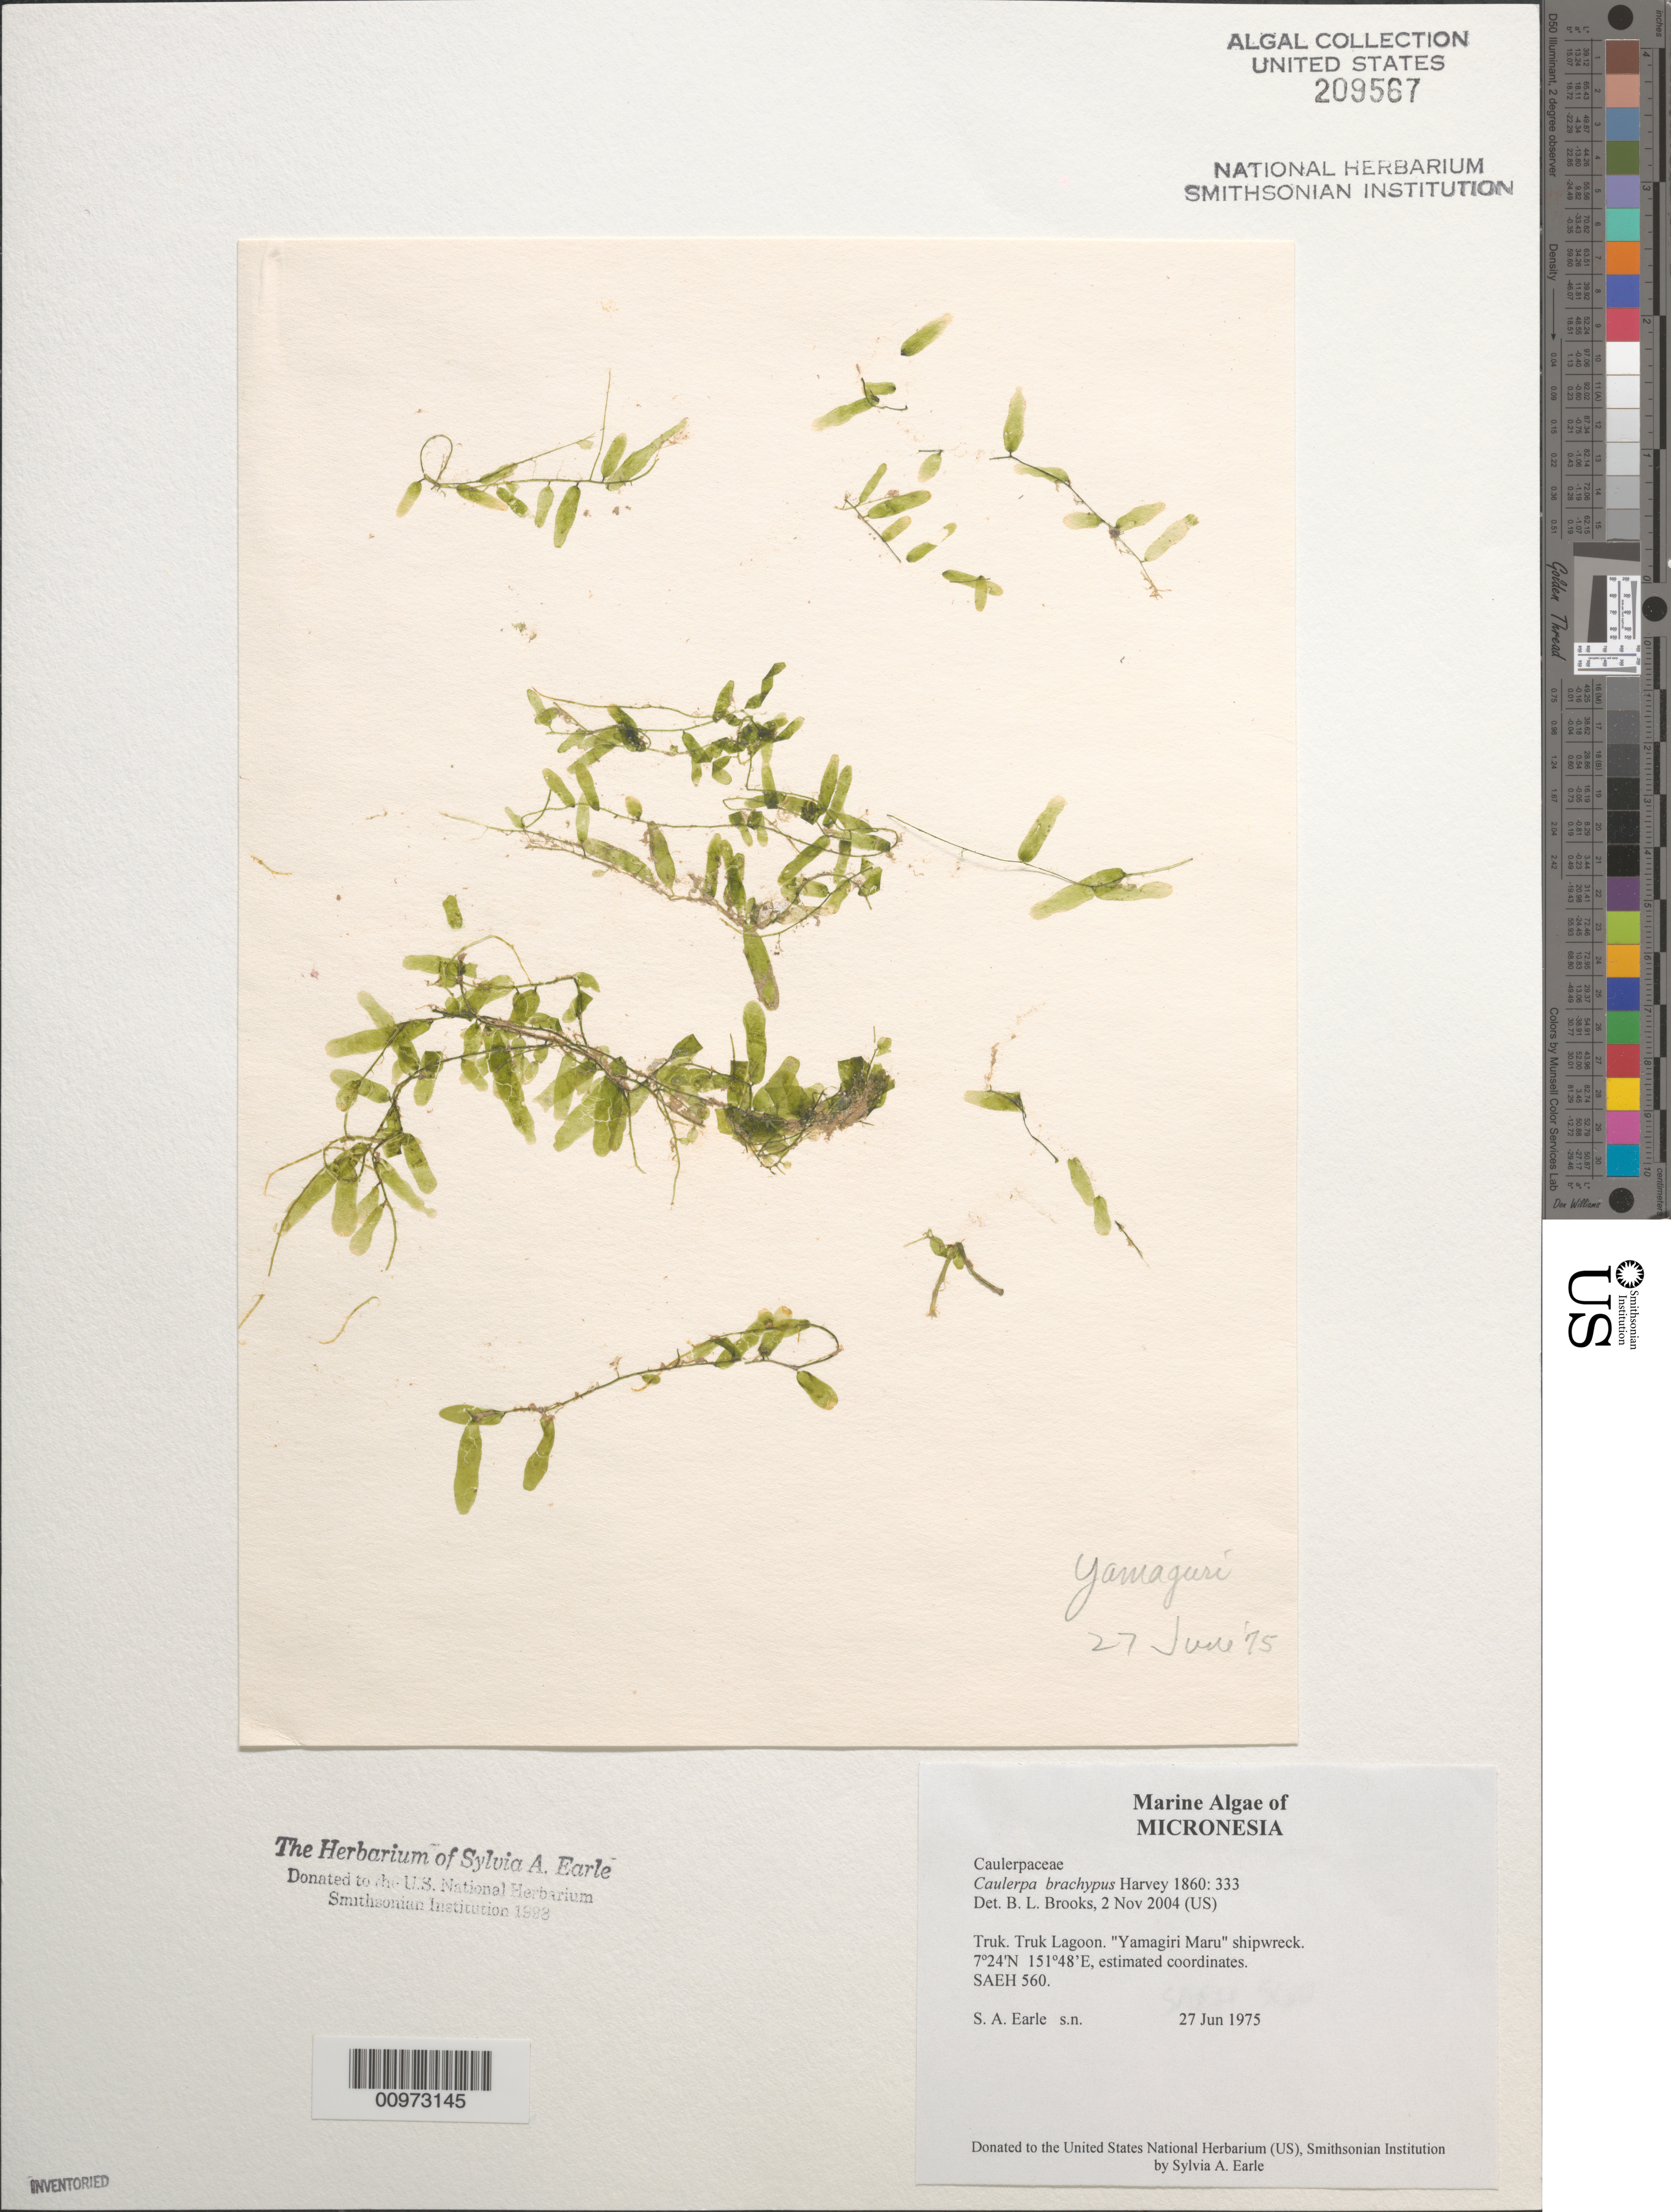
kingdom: Plantae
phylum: Chlorophyta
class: Ulvophyceae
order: Bryopsidales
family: Caulerpaceae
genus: Caulerpa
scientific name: Caulerpa brachypus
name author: Harv.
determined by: Brooks, B. L., (BOT), Smithsonian Institution - National Museum of Natural History (UNITED STATES)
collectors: S. A. Earle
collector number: SAEH 560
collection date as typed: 27 Jun 1975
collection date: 1975-06-27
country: Micronesia, Federated States of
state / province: Truk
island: Truk (Chuuk) Is.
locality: Chuuk Lagoon (Truk Lagoon), Yamagiri Maru shipwreck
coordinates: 7 24'N, 151 48'E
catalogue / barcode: US 209567